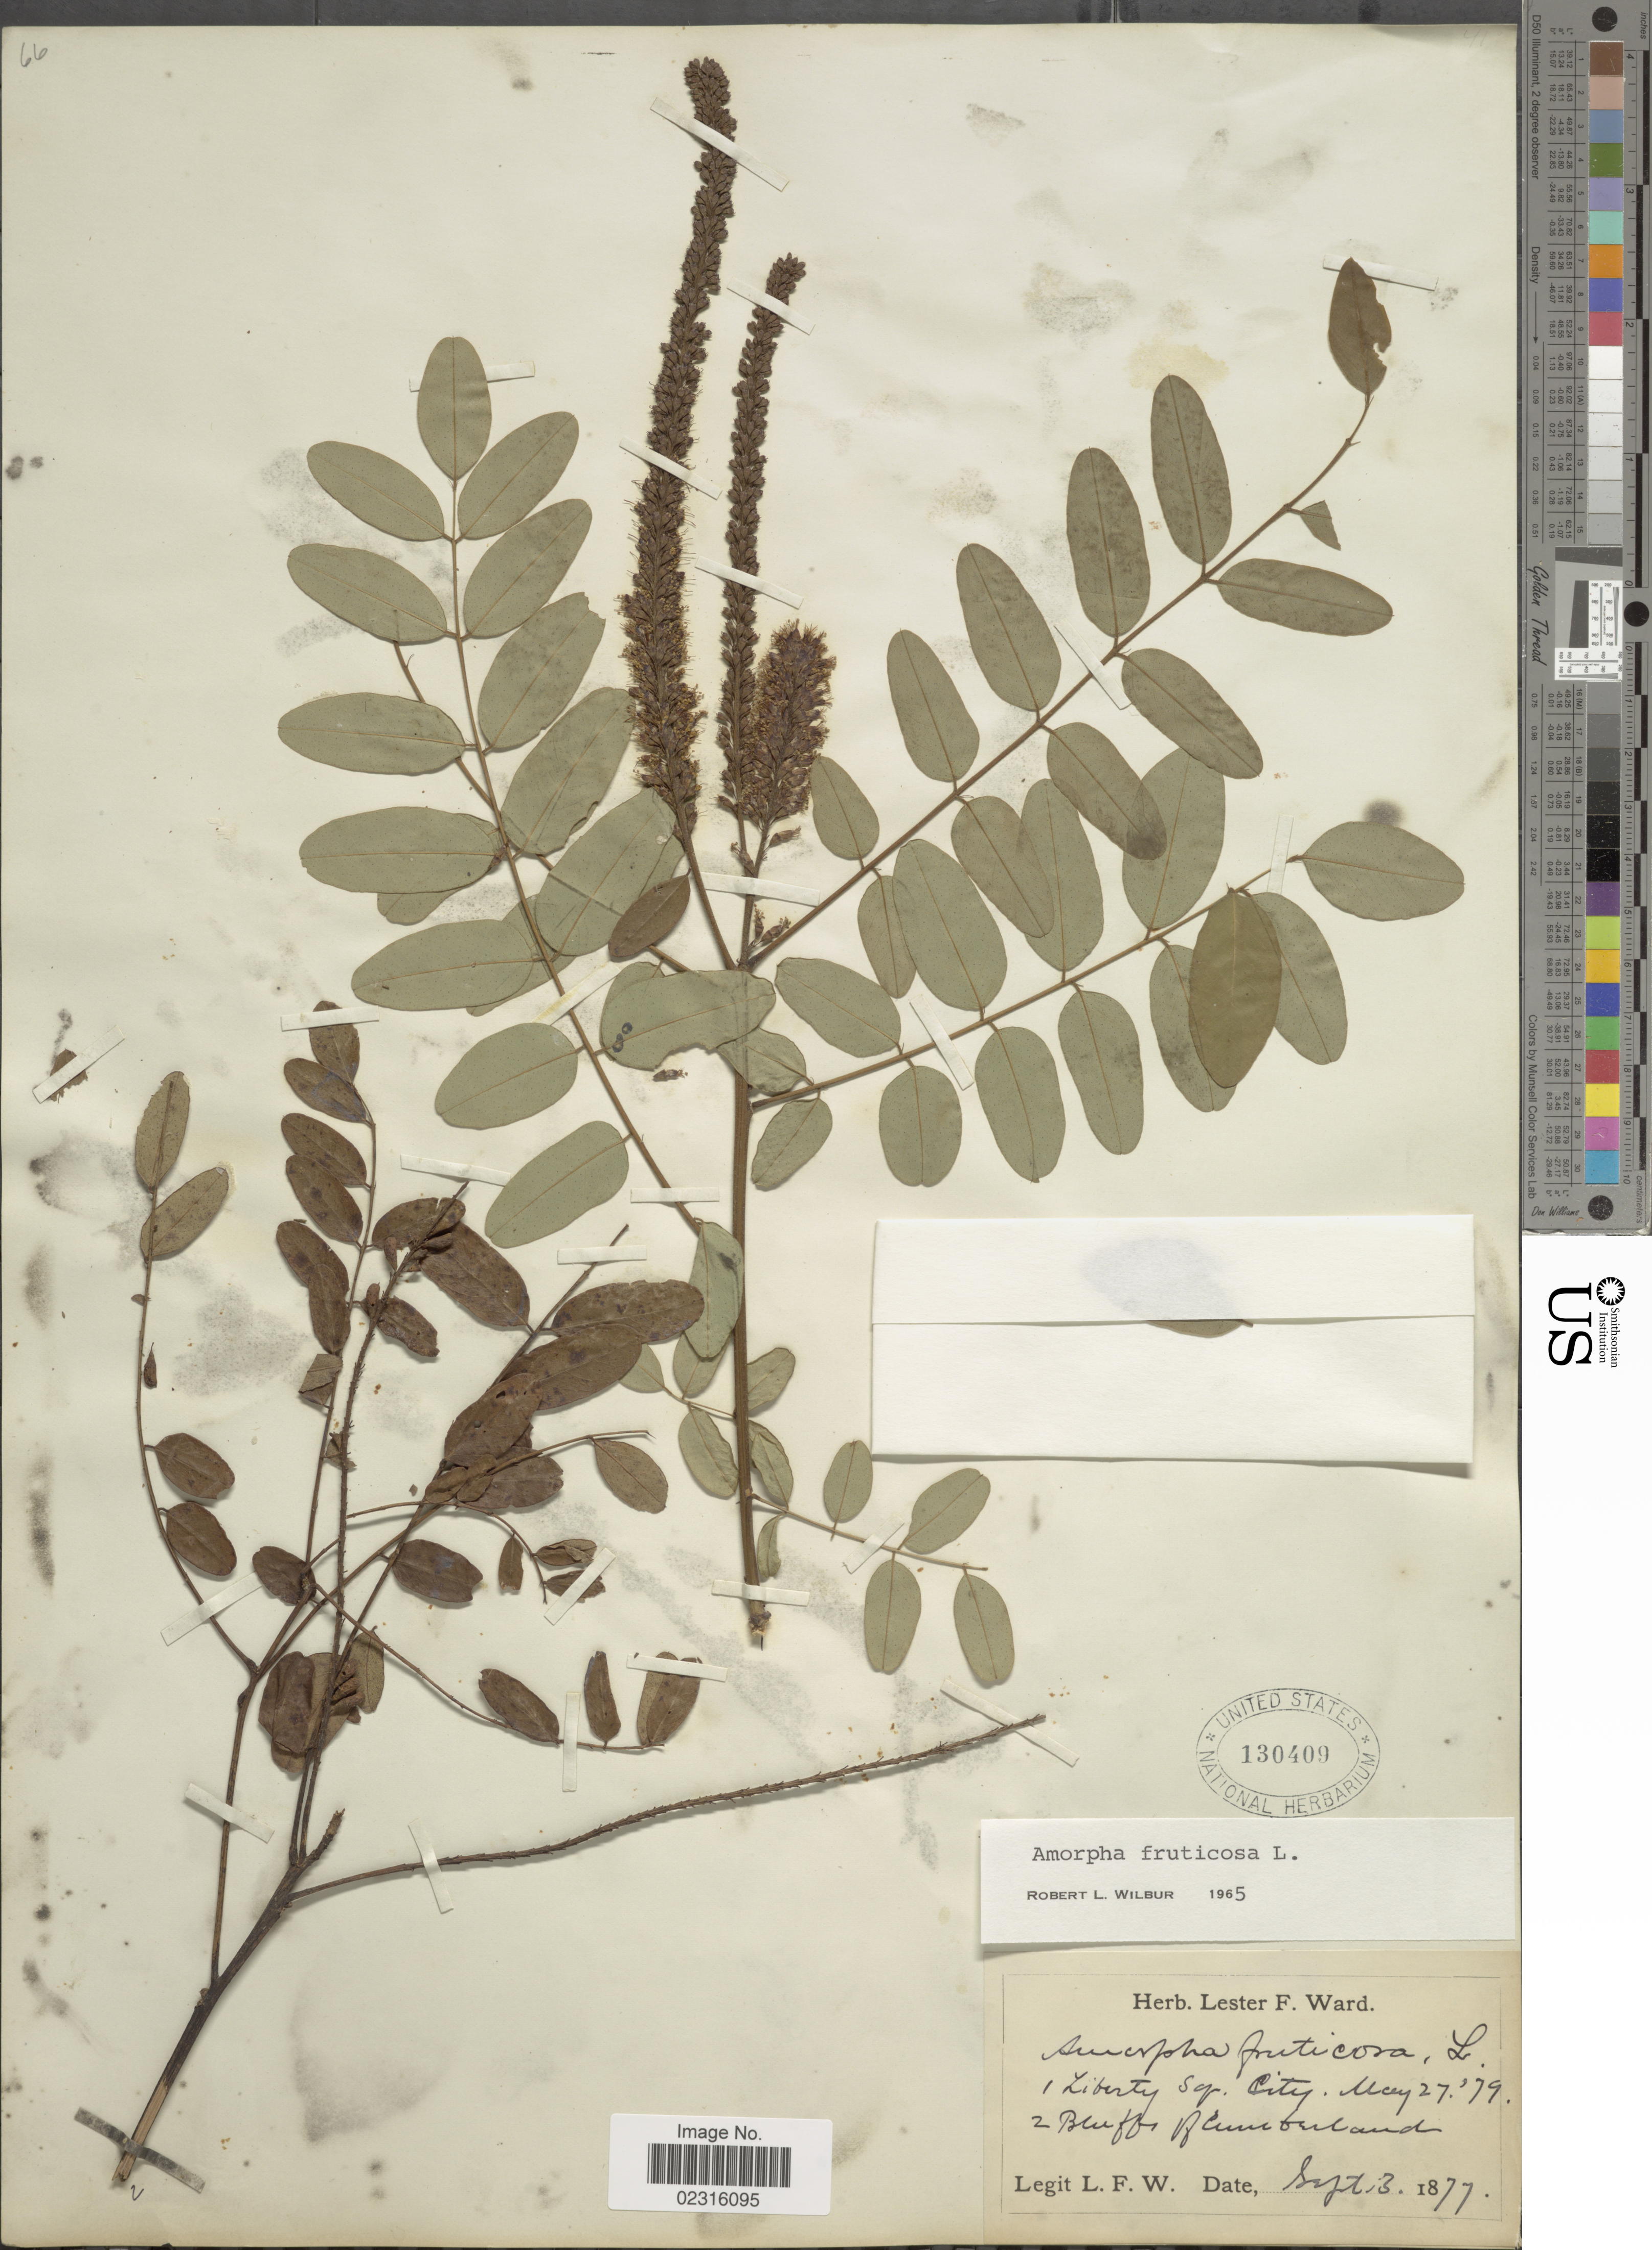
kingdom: Plantae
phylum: Tracheophyta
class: Magnoliopsida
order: Fabales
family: Fabaceae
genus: Amorpha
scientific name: Amorpha fruticosa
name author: L.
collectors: L. F. Ward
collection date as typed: Transcribed d/m/y: 27/5/79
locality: Liberty Sq. City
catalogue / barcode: US 130409